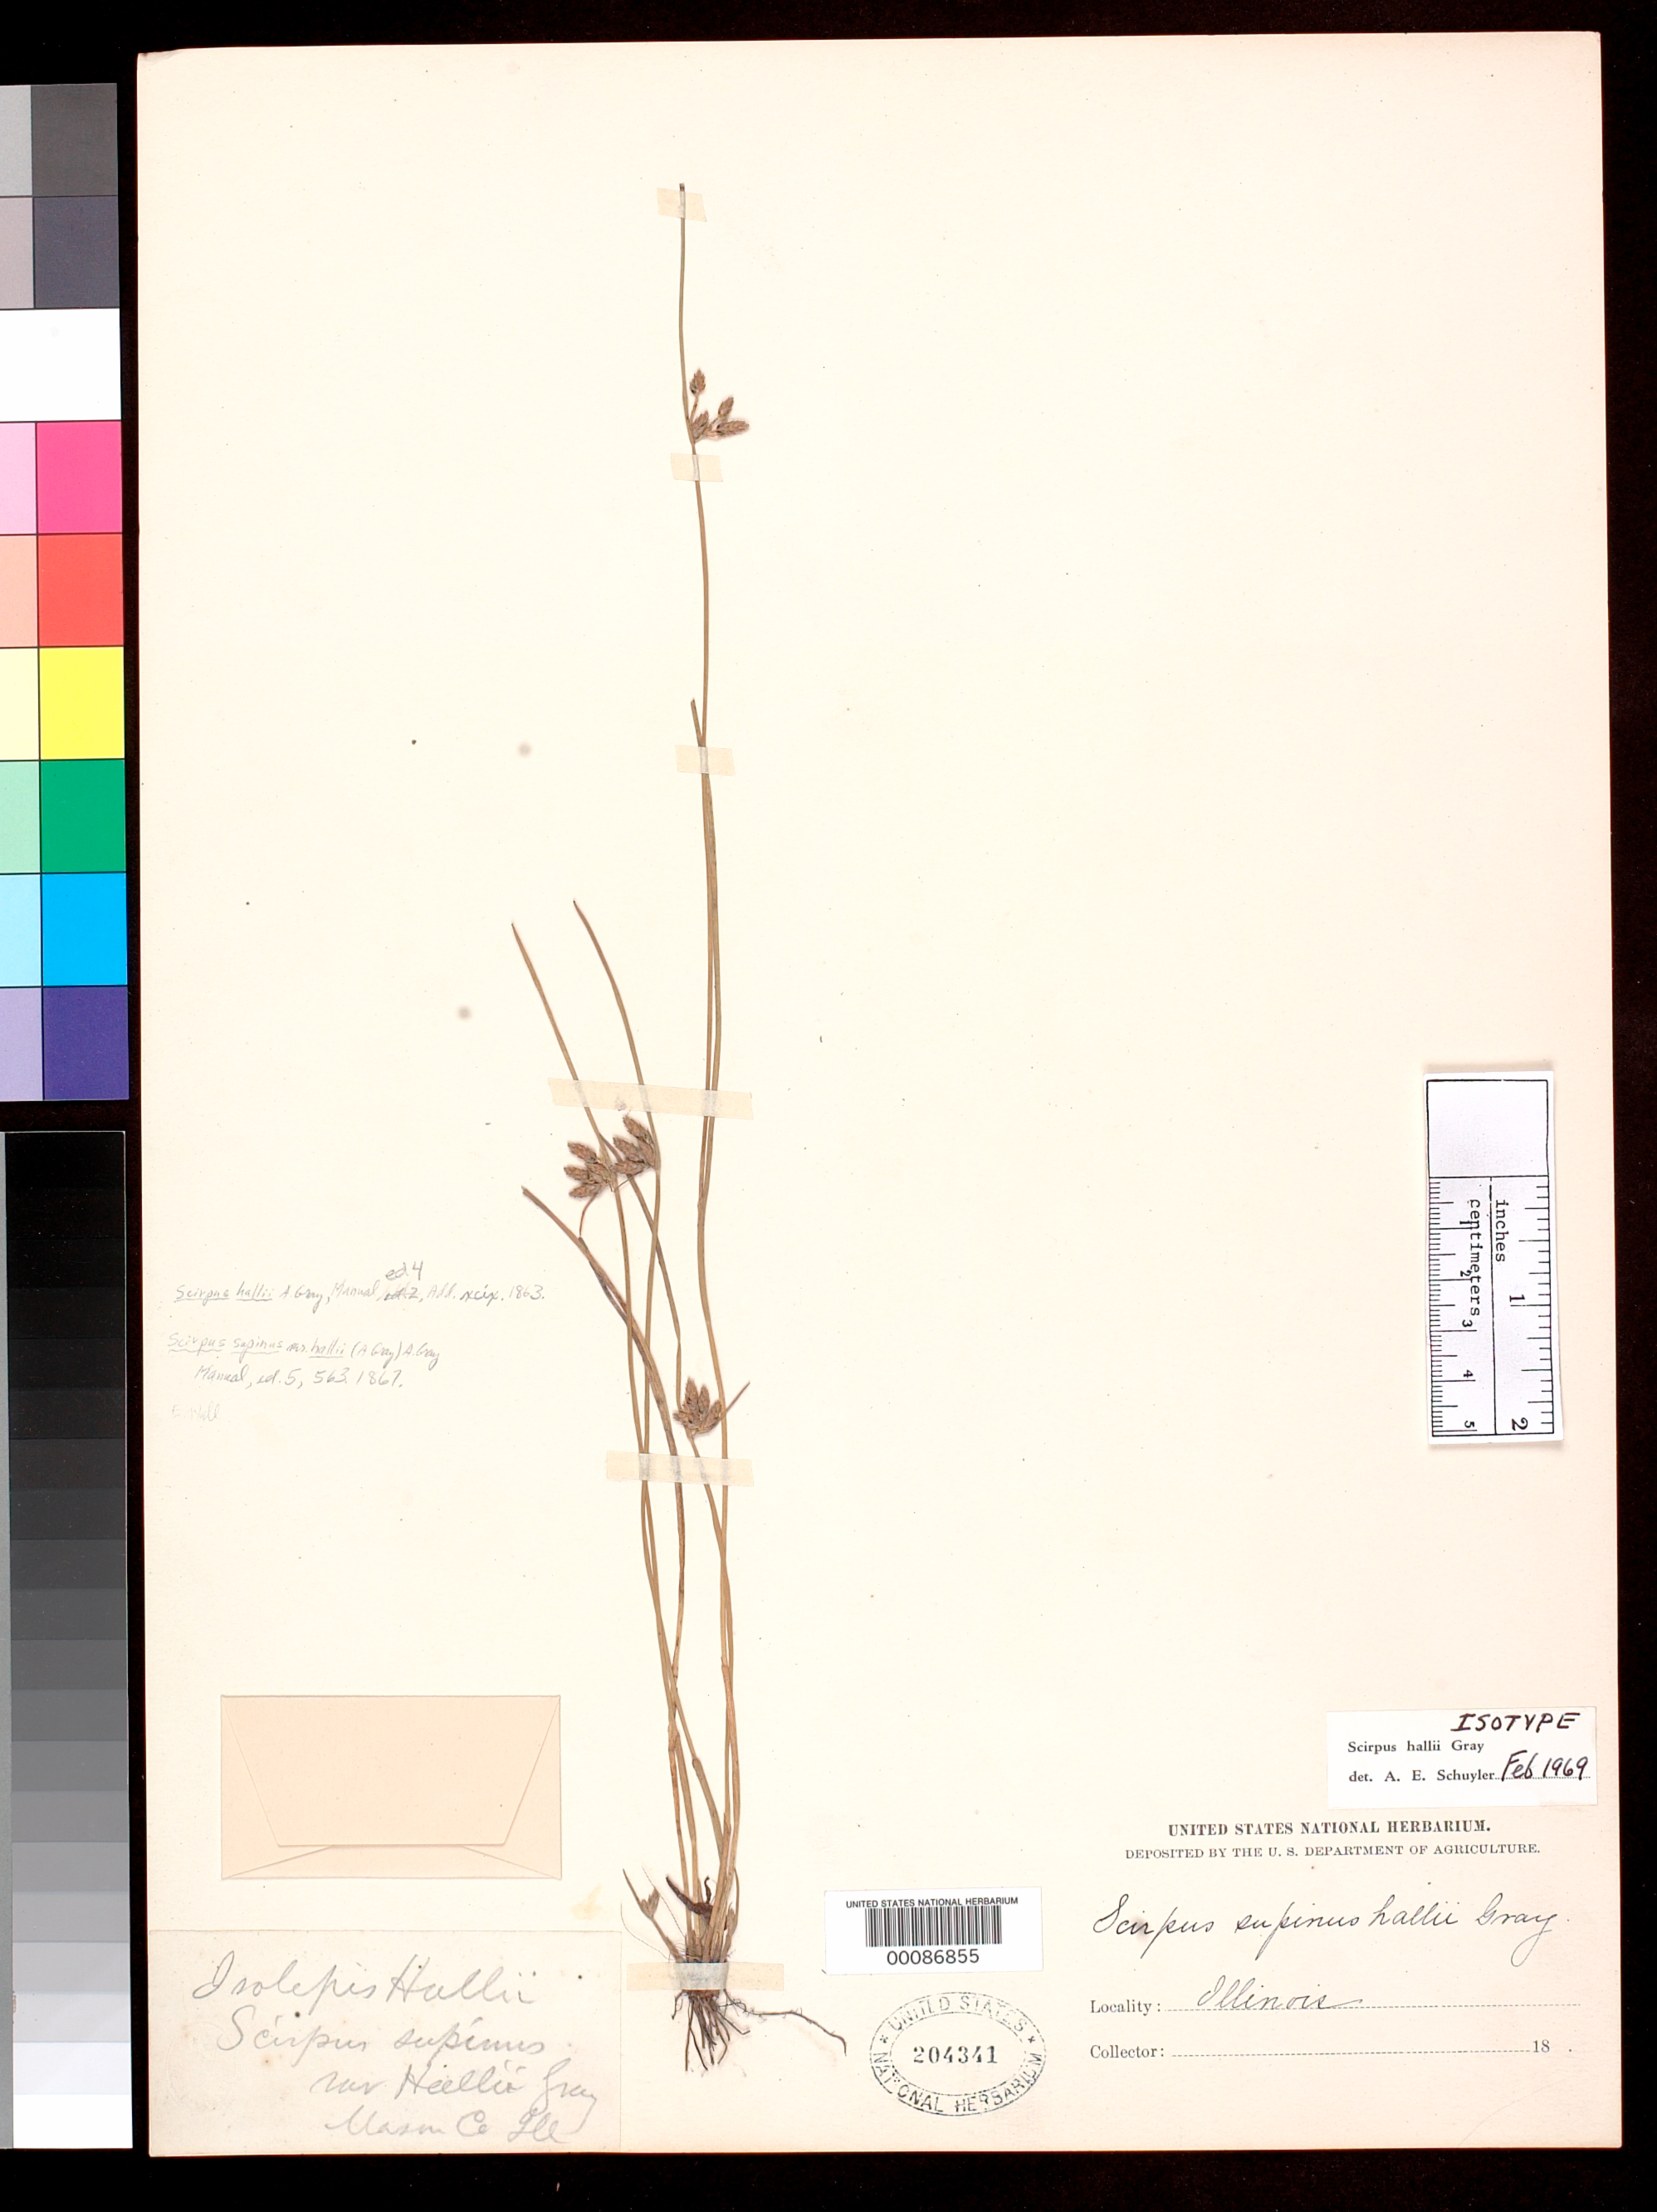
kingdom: Plantae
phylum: Tracheophyta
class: Liliopsida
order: Poales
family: Cyperaceae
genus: Scirpus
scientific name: Scirpus hallii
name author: A. Gray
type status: Syntype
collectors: E. Hall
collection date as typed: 18--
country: United States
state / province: Illinois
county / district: Mason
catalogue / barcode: US 204341